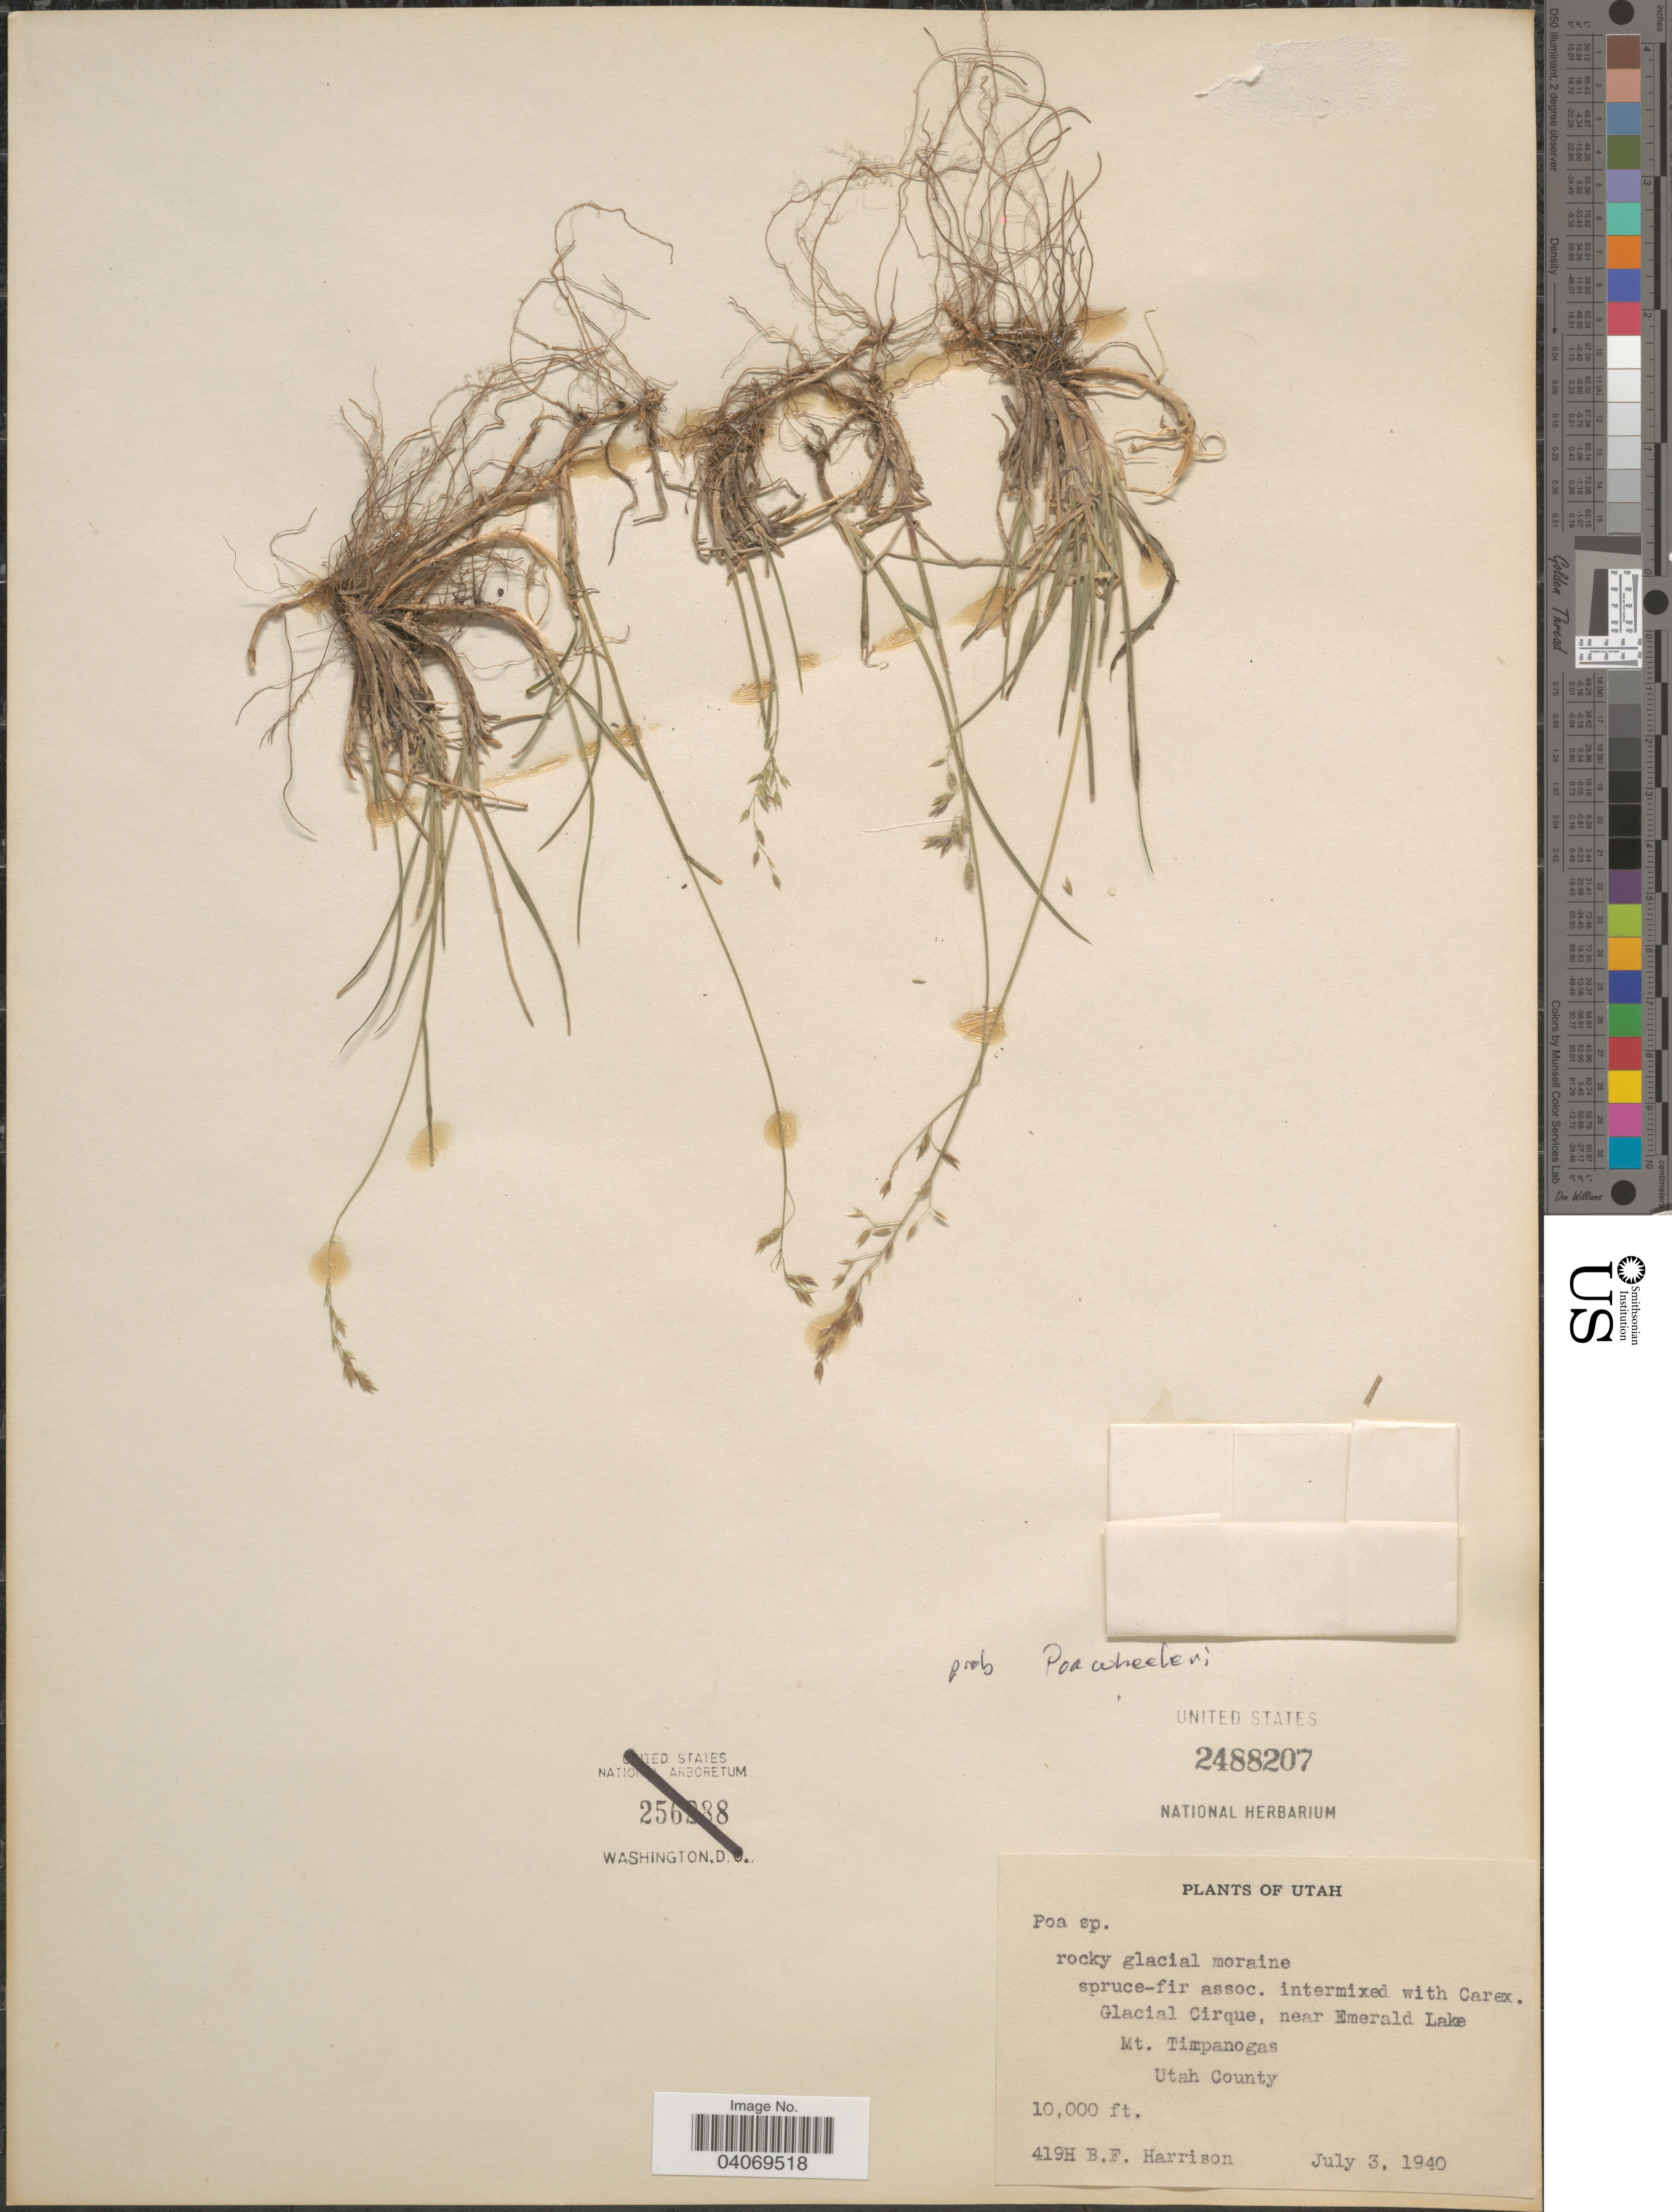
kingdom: Plantae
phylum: Tracheophyta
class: Liliopsida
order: Poales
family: Poaceae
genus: Poa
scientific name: Poa wheeleri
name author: Vasey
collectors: B. F. Harrison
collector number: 419H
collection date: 1940-07-03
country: United States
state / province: Utah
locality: Glacial Cirque, near Emerald Lake. Mt. Timpanogas. Utah County.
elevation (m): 3048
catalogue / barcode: US 2488207